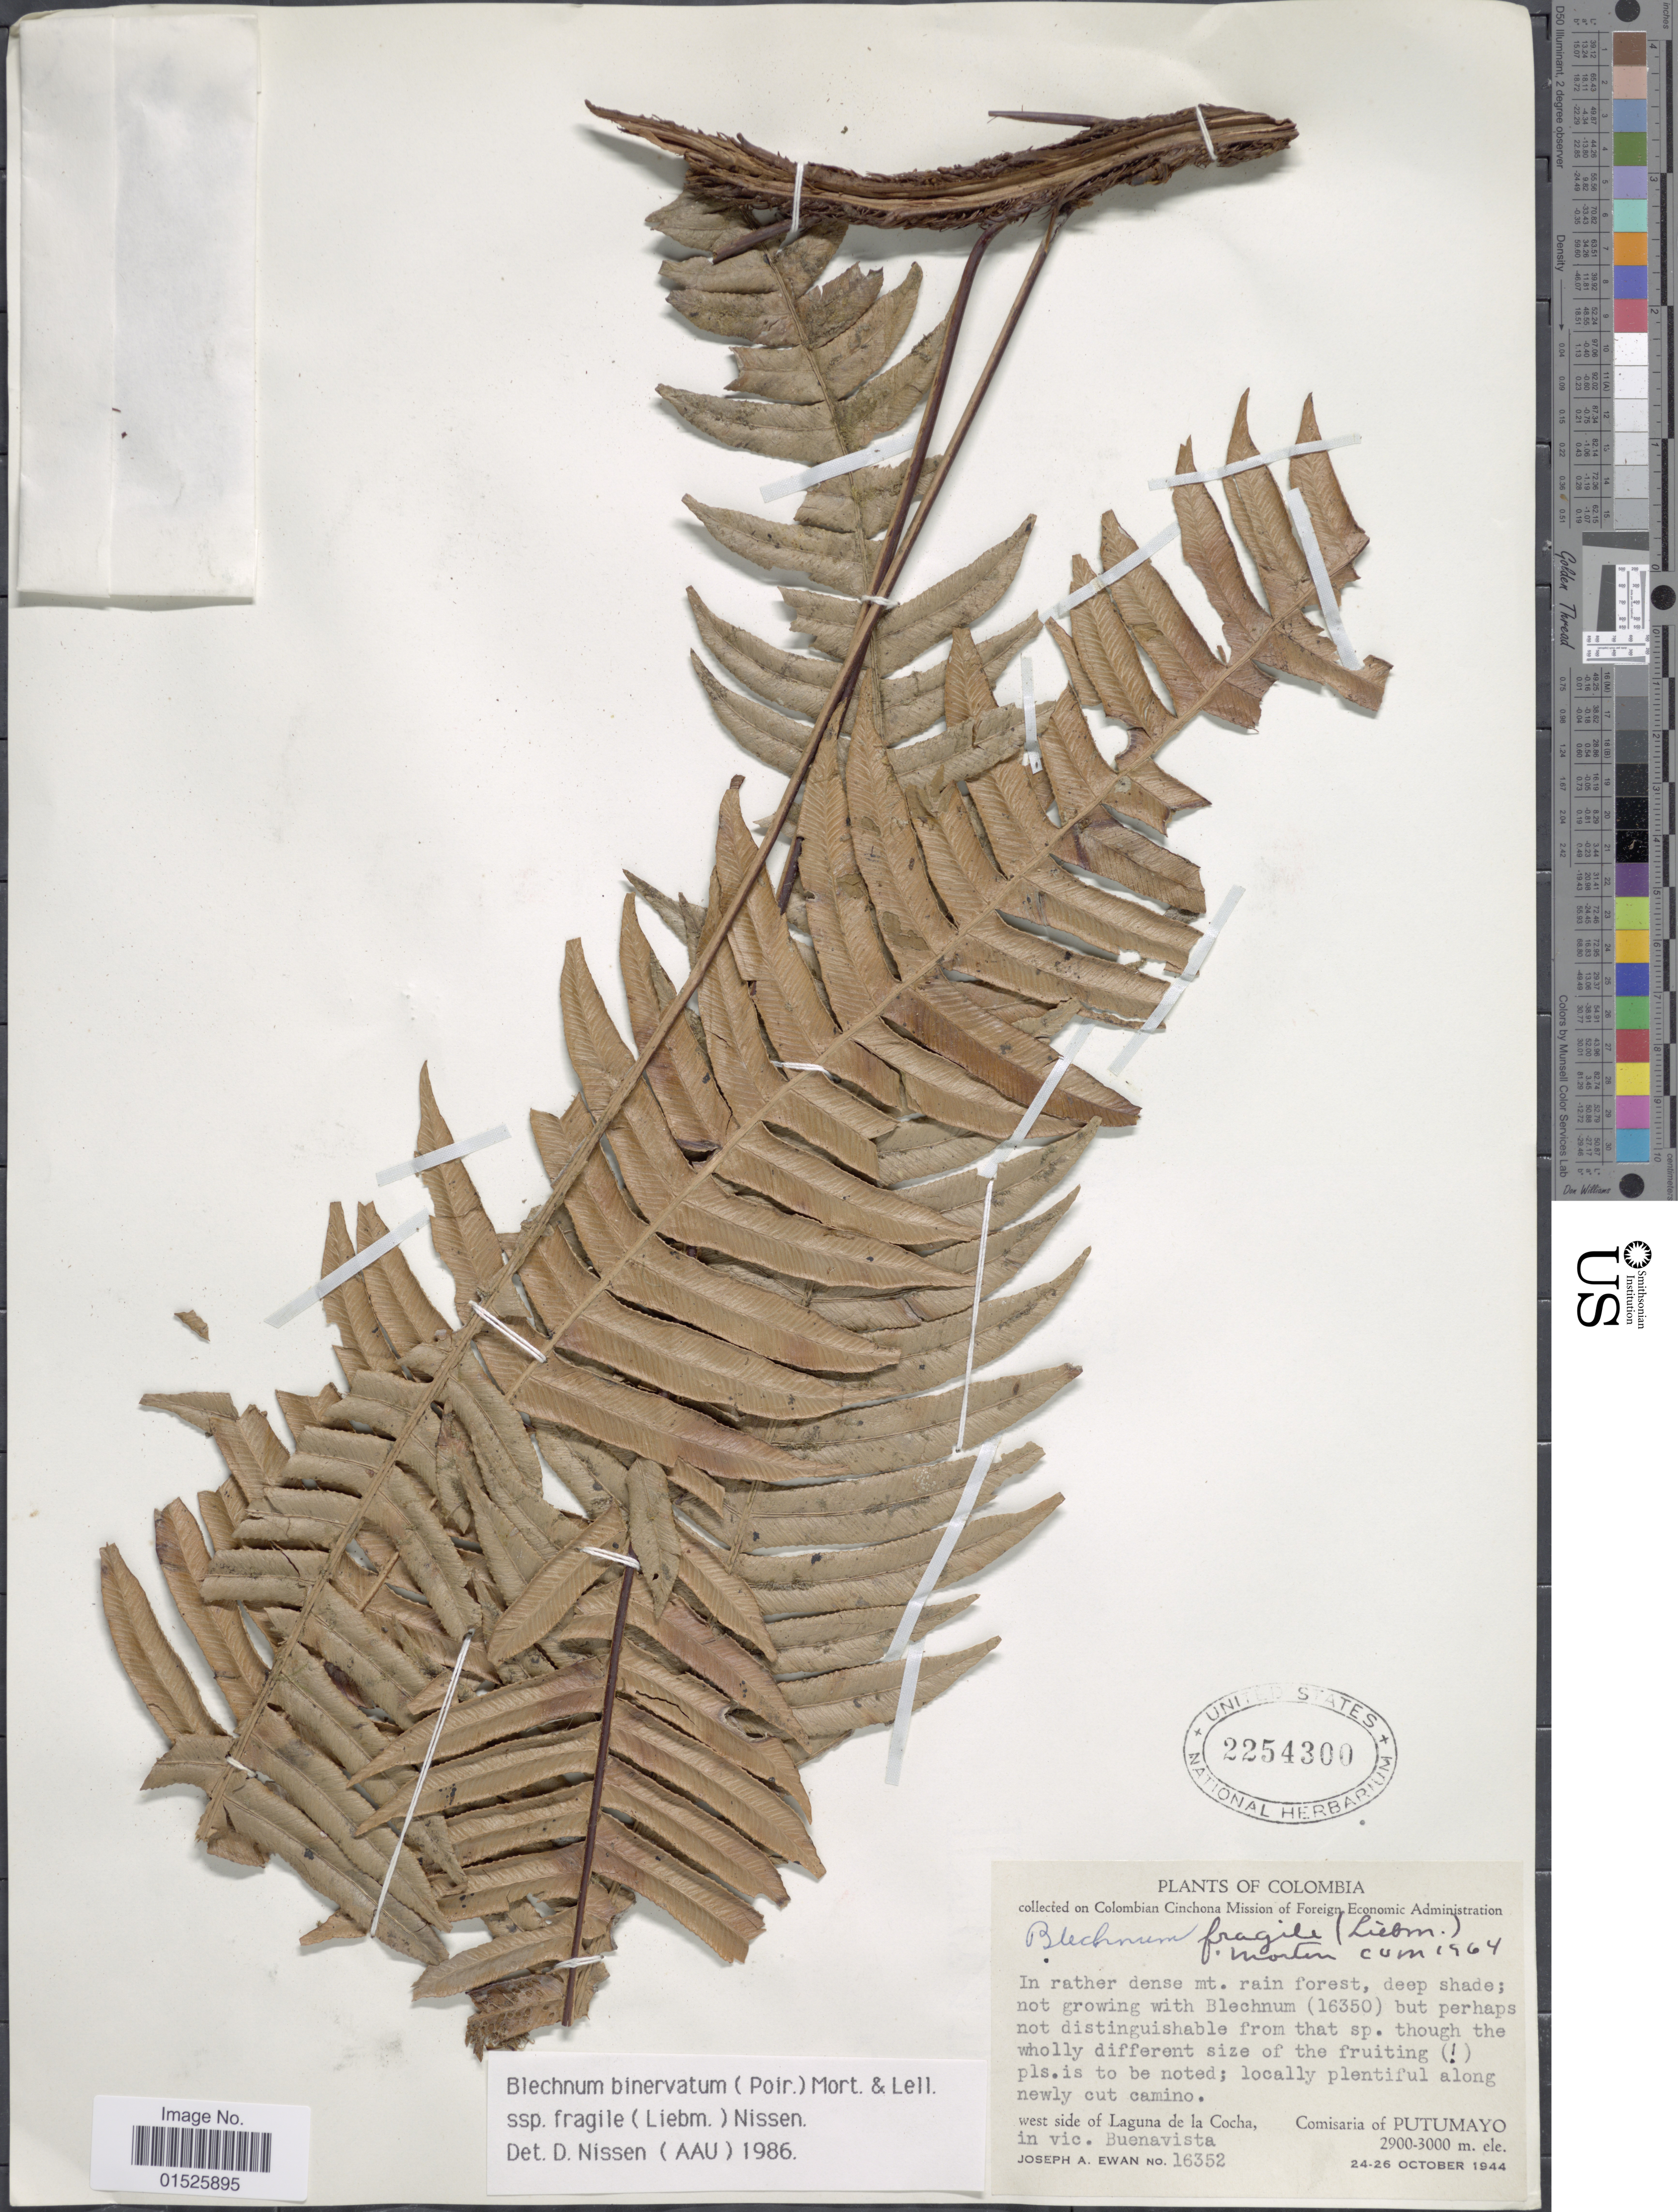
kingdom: Plantae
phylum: Tracheophyta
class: Polypodiopsida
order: Polypodiales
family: Blechnaceae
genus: Blechnum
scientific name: Blechnum fragile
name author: (Liebm.) C.V. Morton & Lellinger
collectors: J. A. Ewan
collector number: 16352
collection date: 1944-10-24/1944-10-26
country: Colombia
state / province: Putumayo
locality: West side of Laguna de la Cocha, in vic. Buenavista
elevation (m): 2900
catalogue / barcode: US 2254300